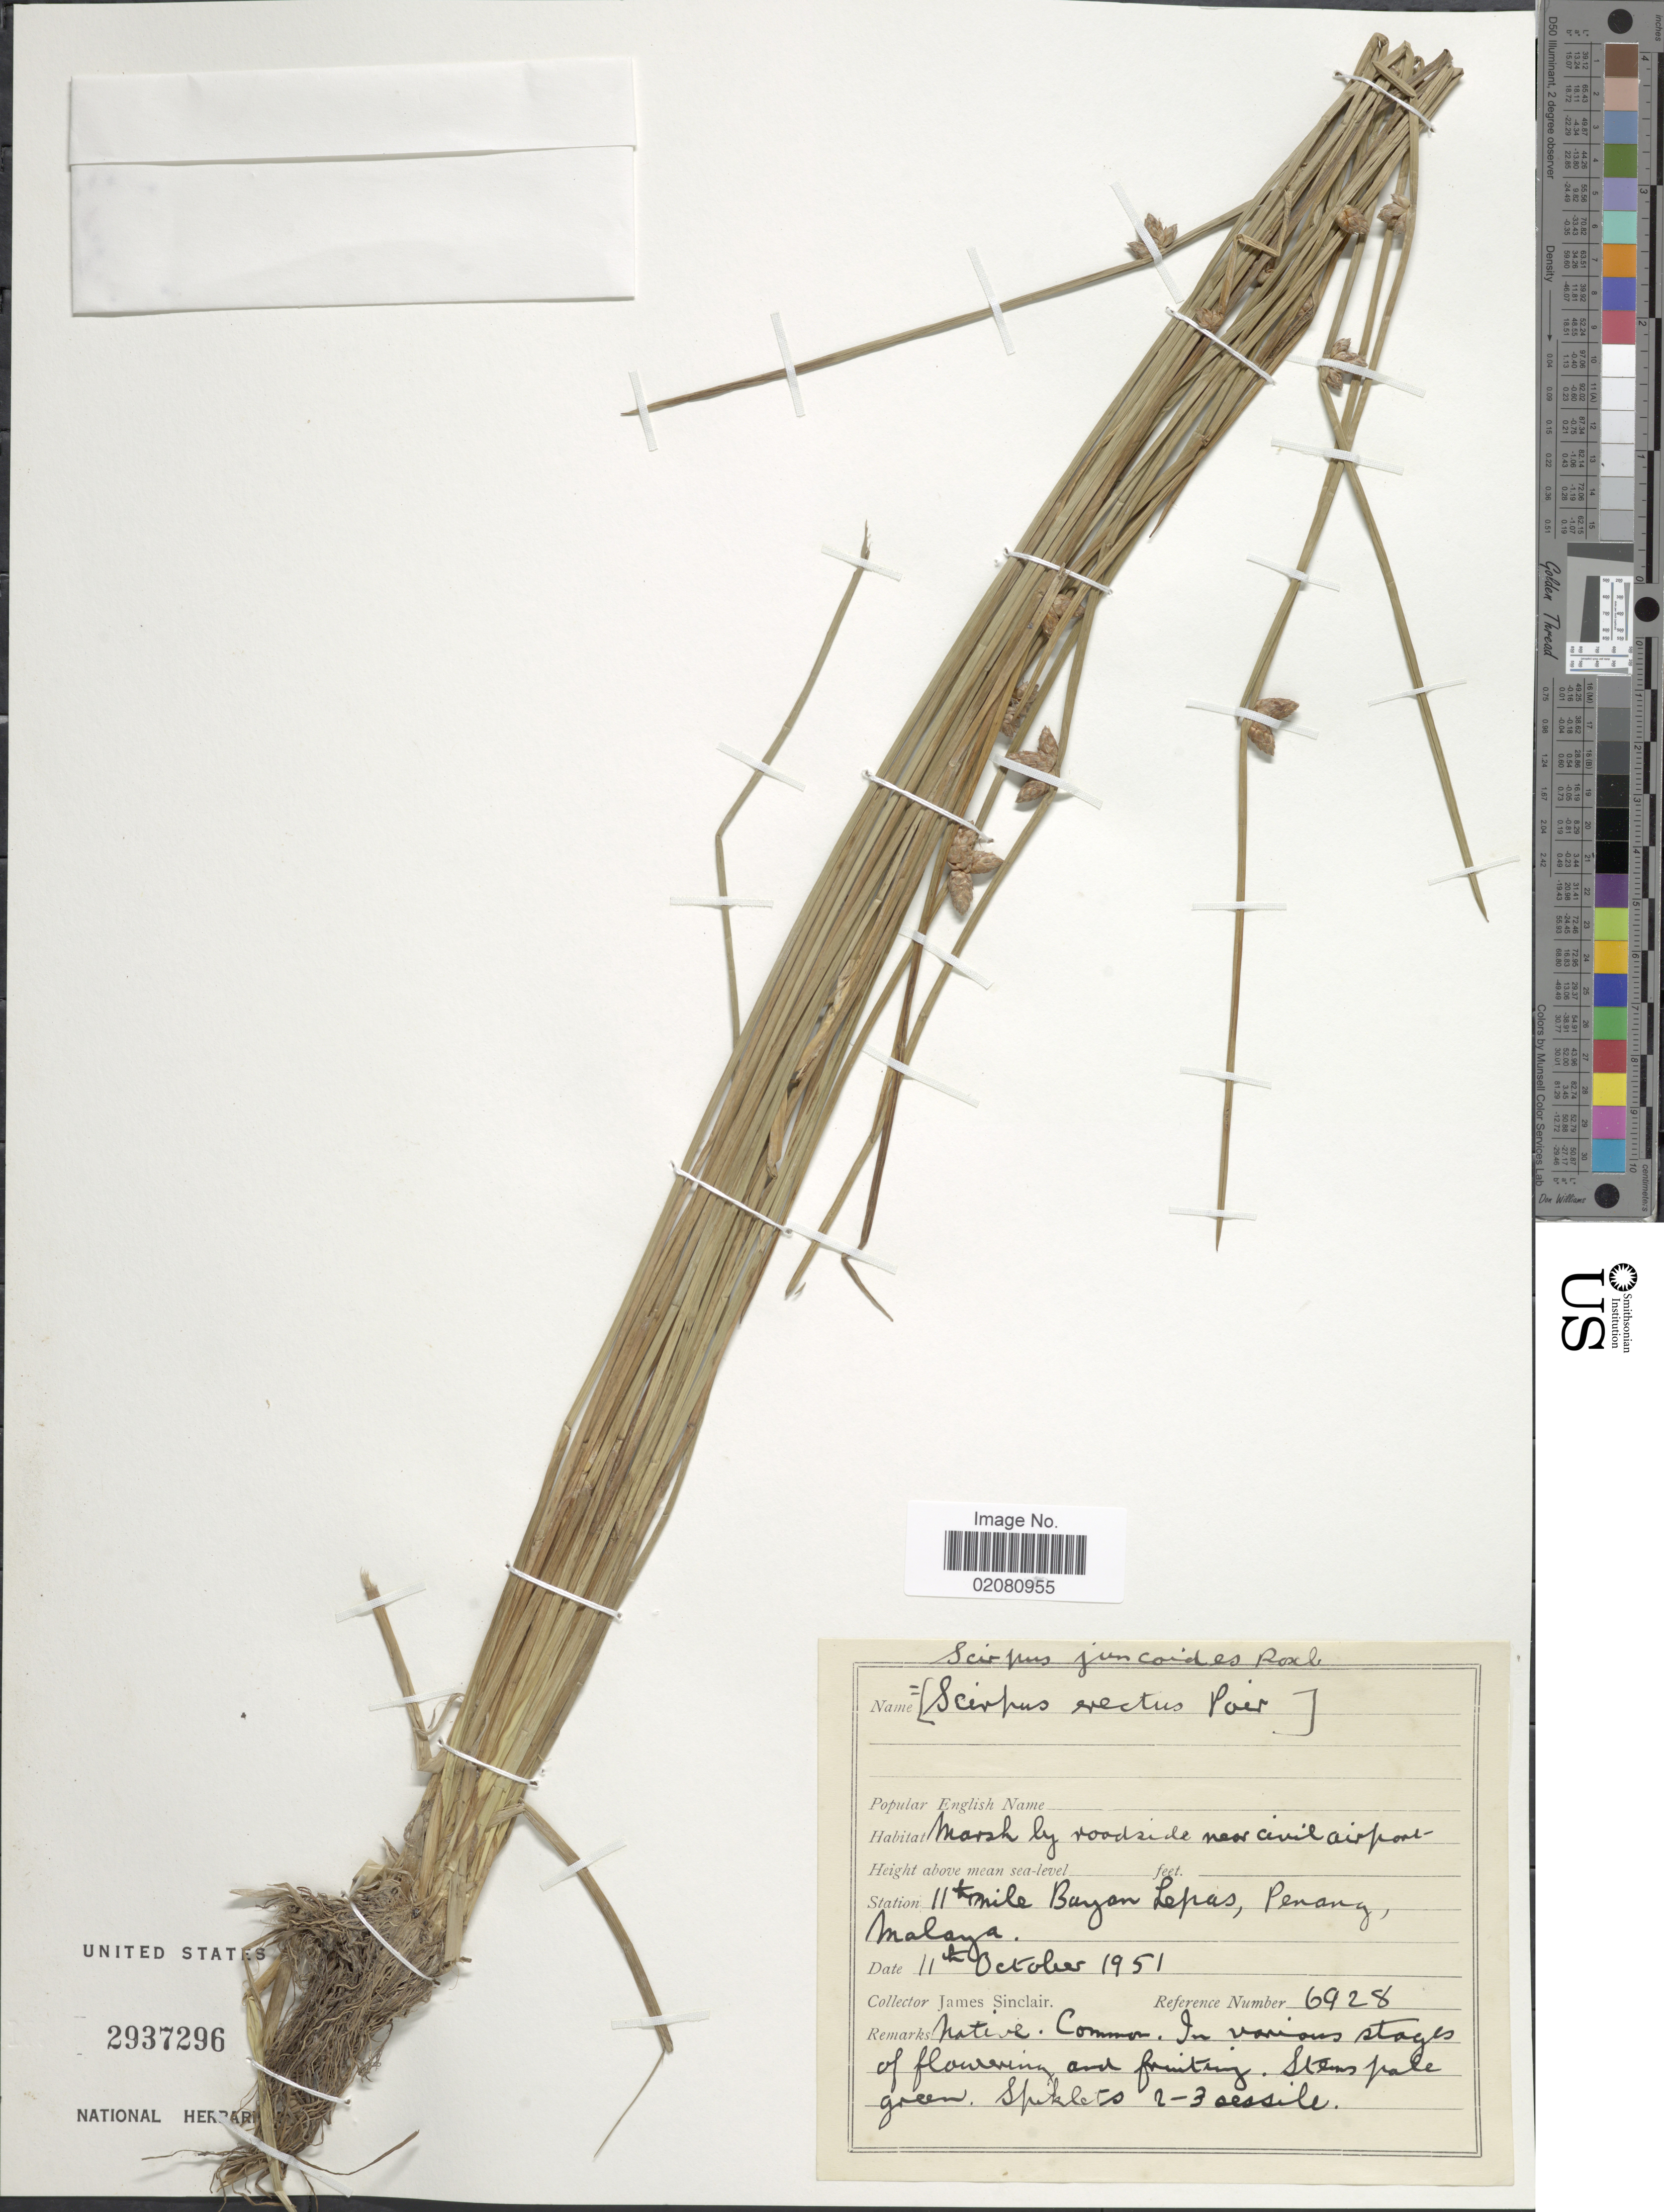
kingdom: Plantae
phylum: Tracheophyta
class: Liliopsida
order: Poales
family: Cyperaceae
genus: Schoenoplectus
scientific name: Schoenoplectus juncoides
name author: (Roxb.) Palla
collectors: J. Sinclair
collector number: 6928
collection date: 1951-10-11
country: Malaysia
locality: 11th mile Bayan Lepas, Penang, Malaya.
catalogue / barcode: US 2937296